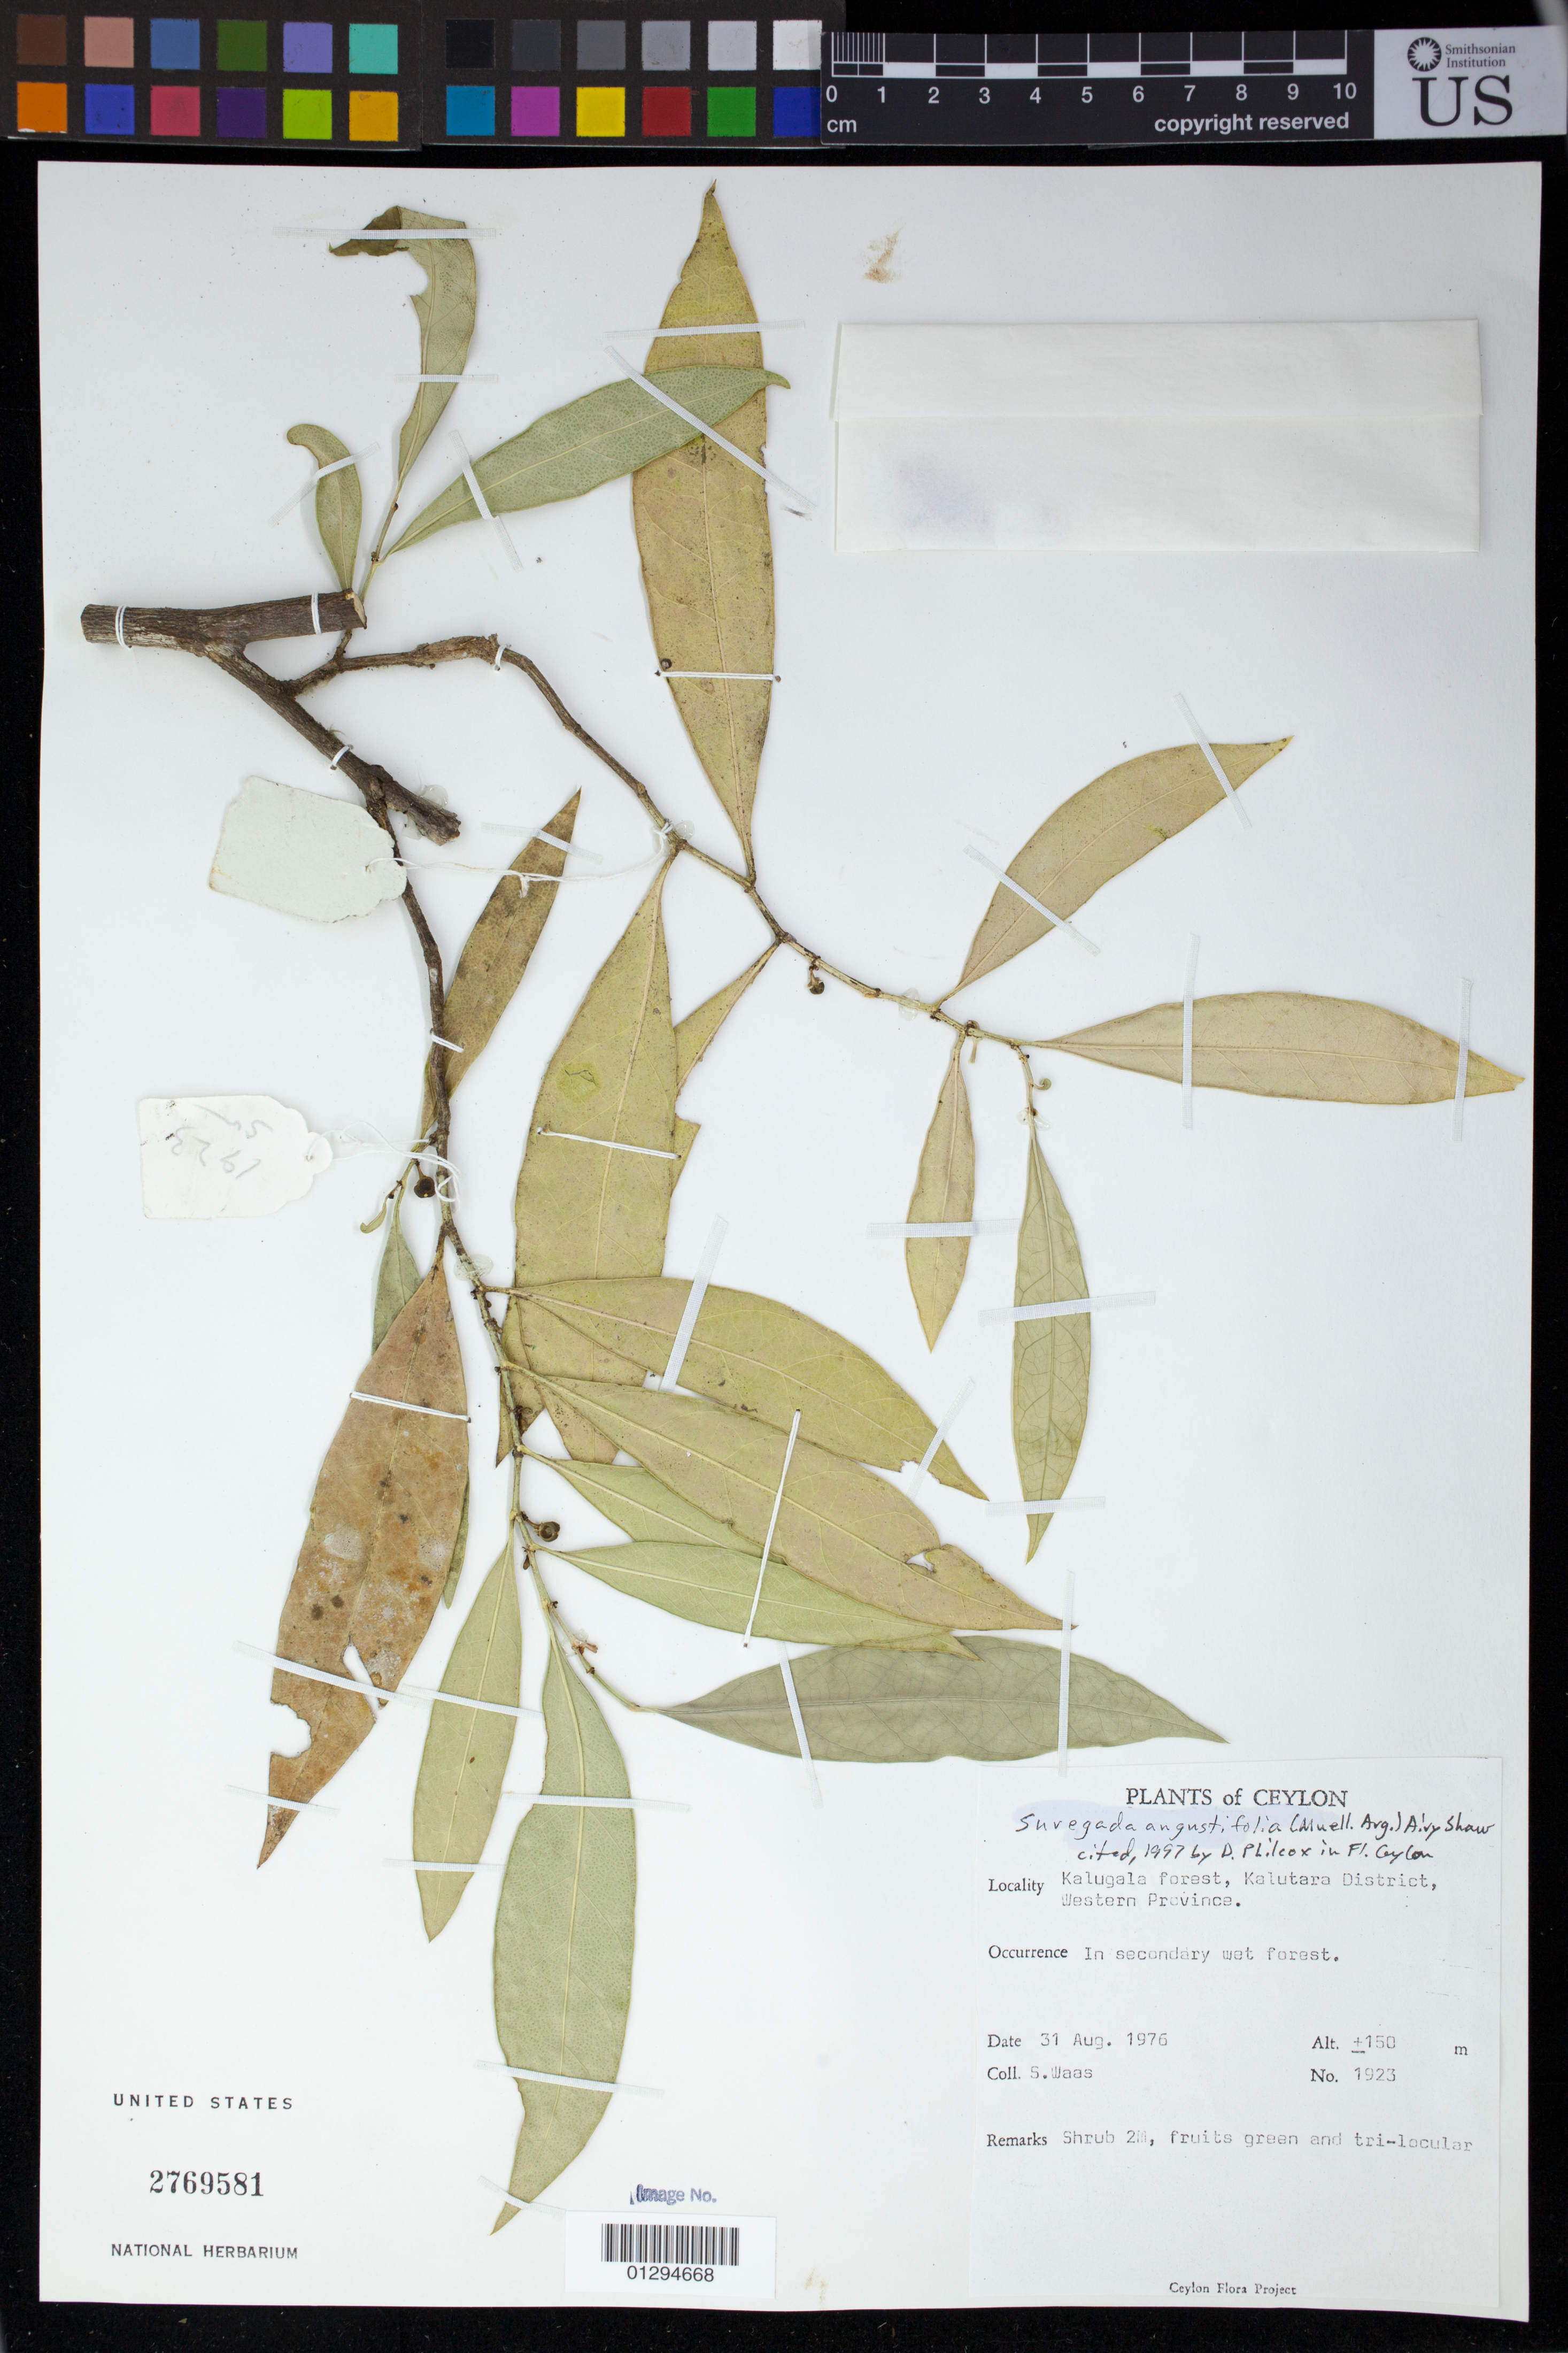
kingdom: Plantae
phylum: Tracheophyta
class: Magnoliopsida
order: Malpighiales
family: Euphorbiaceae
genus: Suregada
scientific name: Suregada angustifolia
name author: Müll. Arg.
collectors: S. Waas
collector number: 1923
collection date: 1976-08-31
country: Sri Lanka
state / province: Western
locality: Kalugala forest, Kalutara District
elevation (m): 150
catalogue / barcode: US 2769581